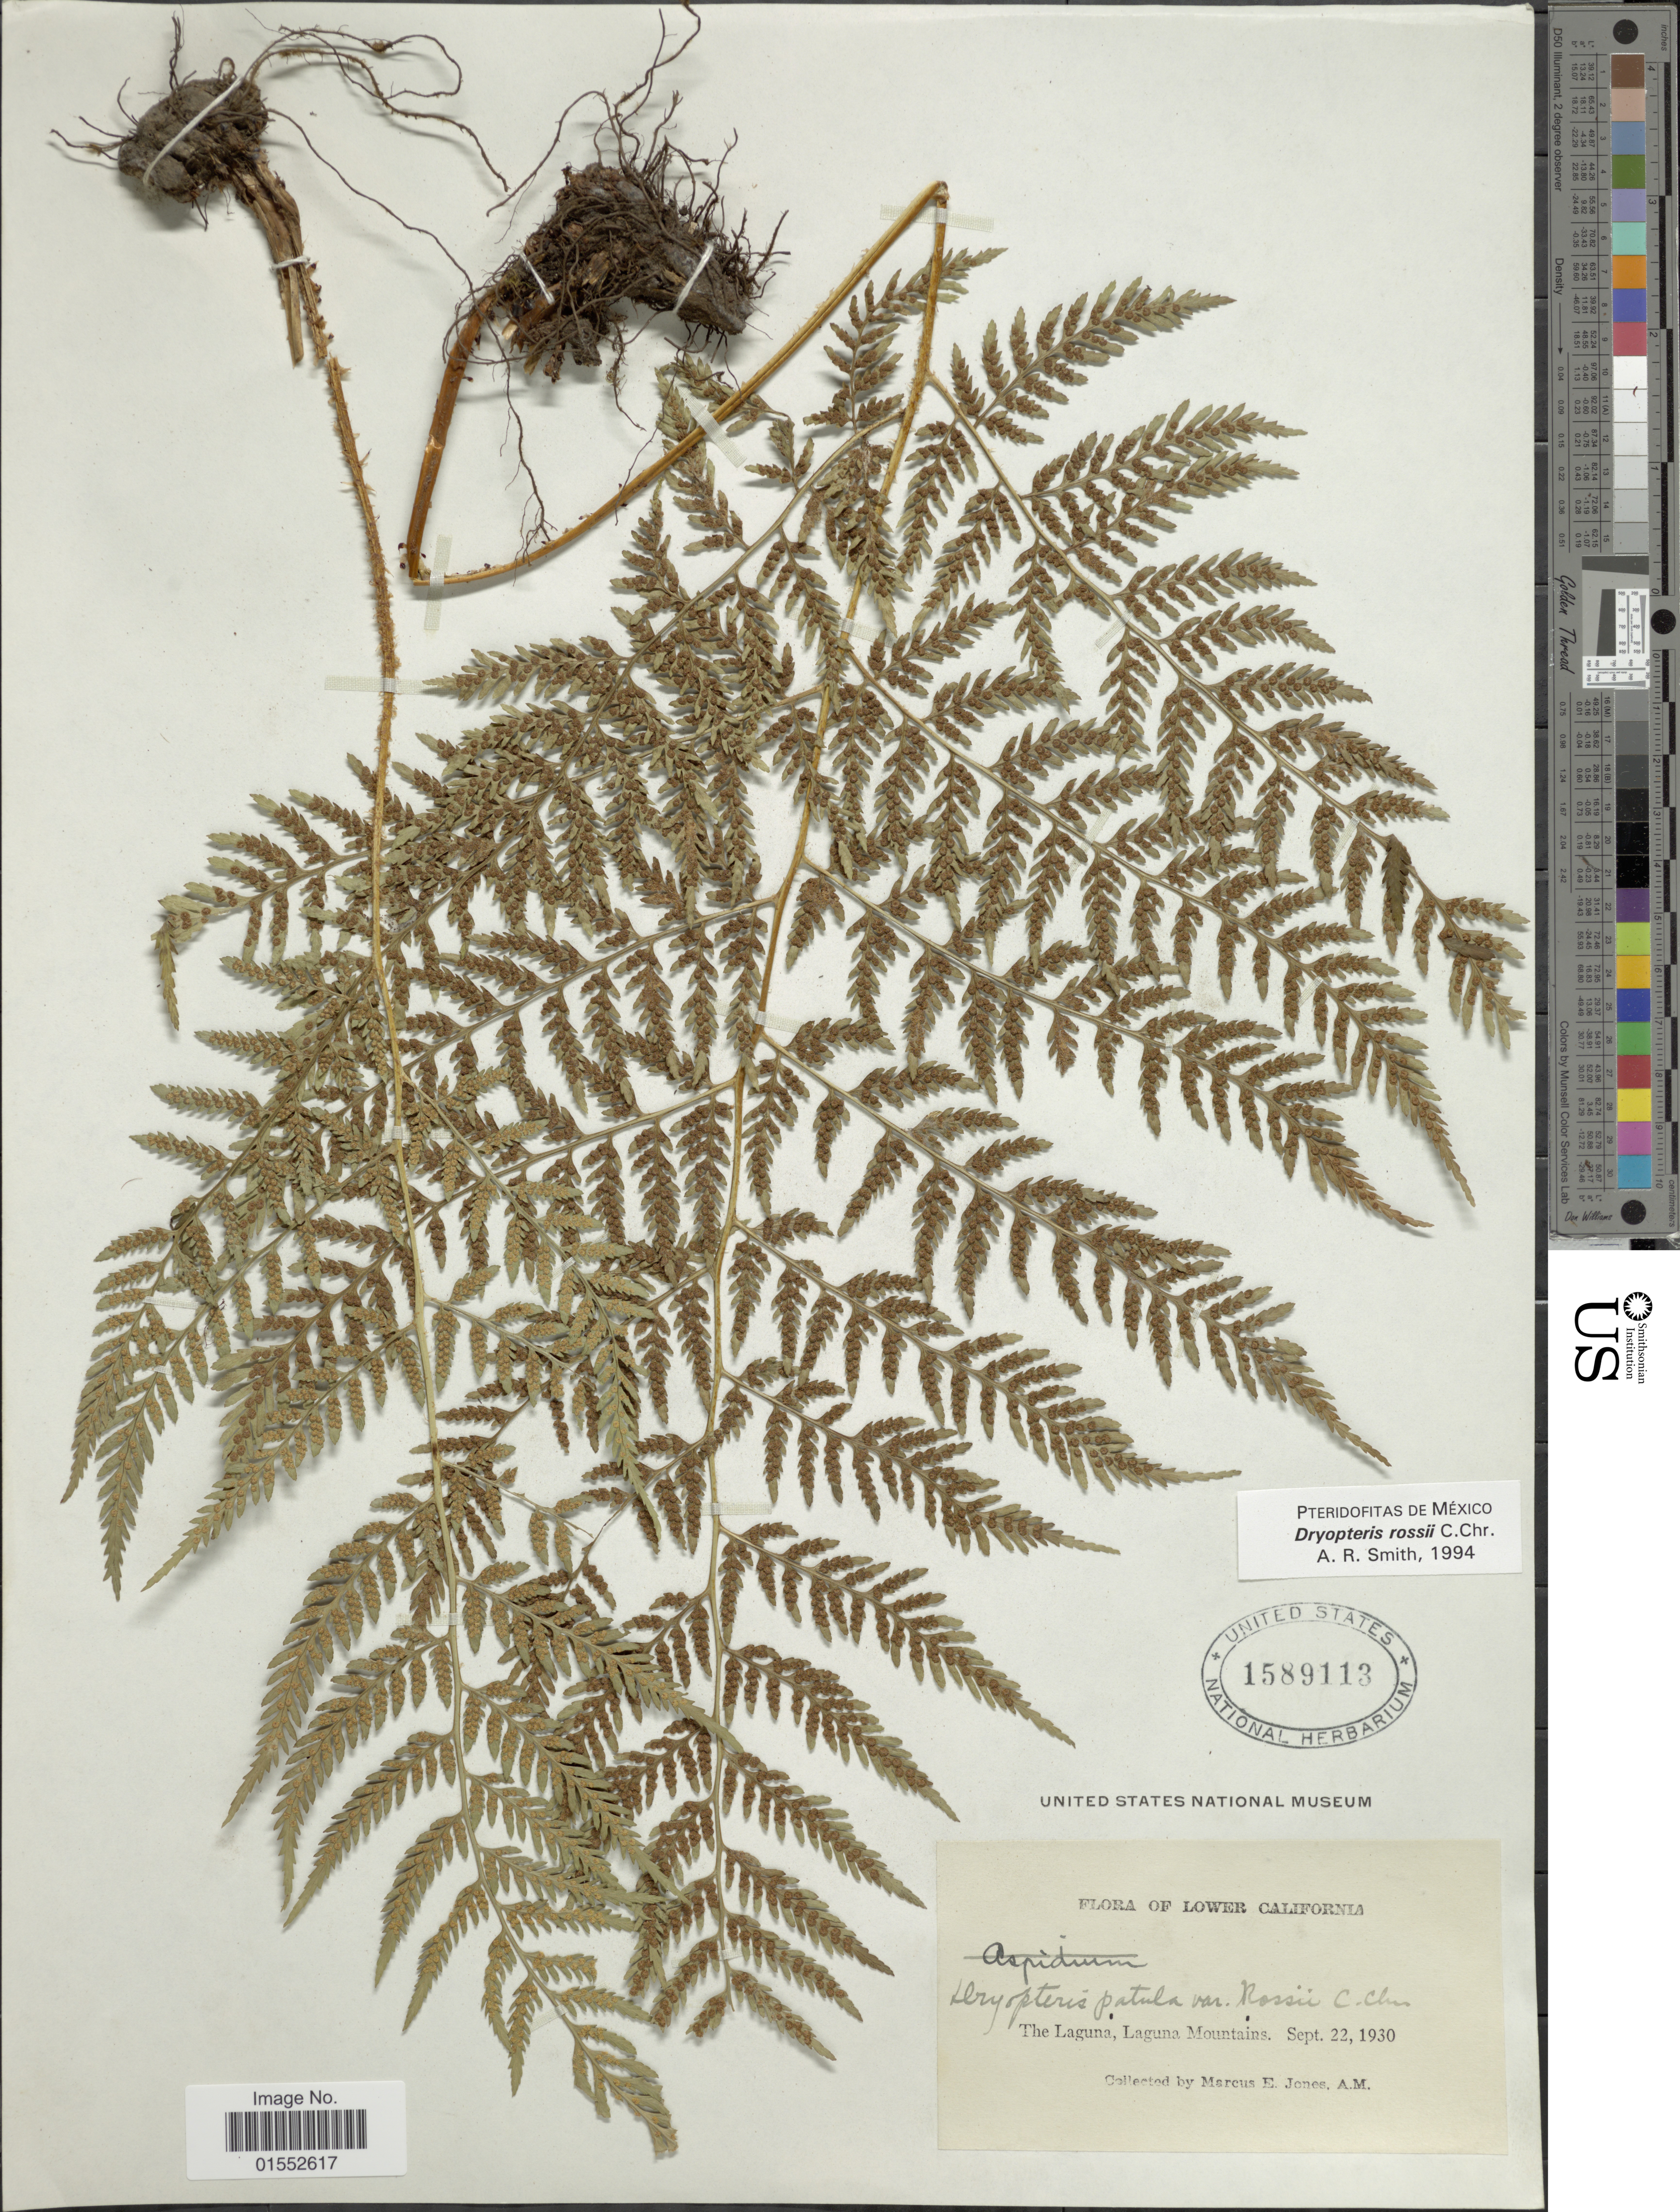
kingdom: Plantae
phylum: Tracheophyta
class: Polypodiopsida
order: Polypodiales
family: Dryopteridaceae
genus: Dryopteris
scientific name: Dryopteris rossii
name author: C. Chr.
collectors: M. E. Jones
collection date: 1930-09-22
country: Mexico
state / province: Baja California Norte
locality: Lower California, The Laguna, Laguna Mountains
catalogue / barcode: US 1589113